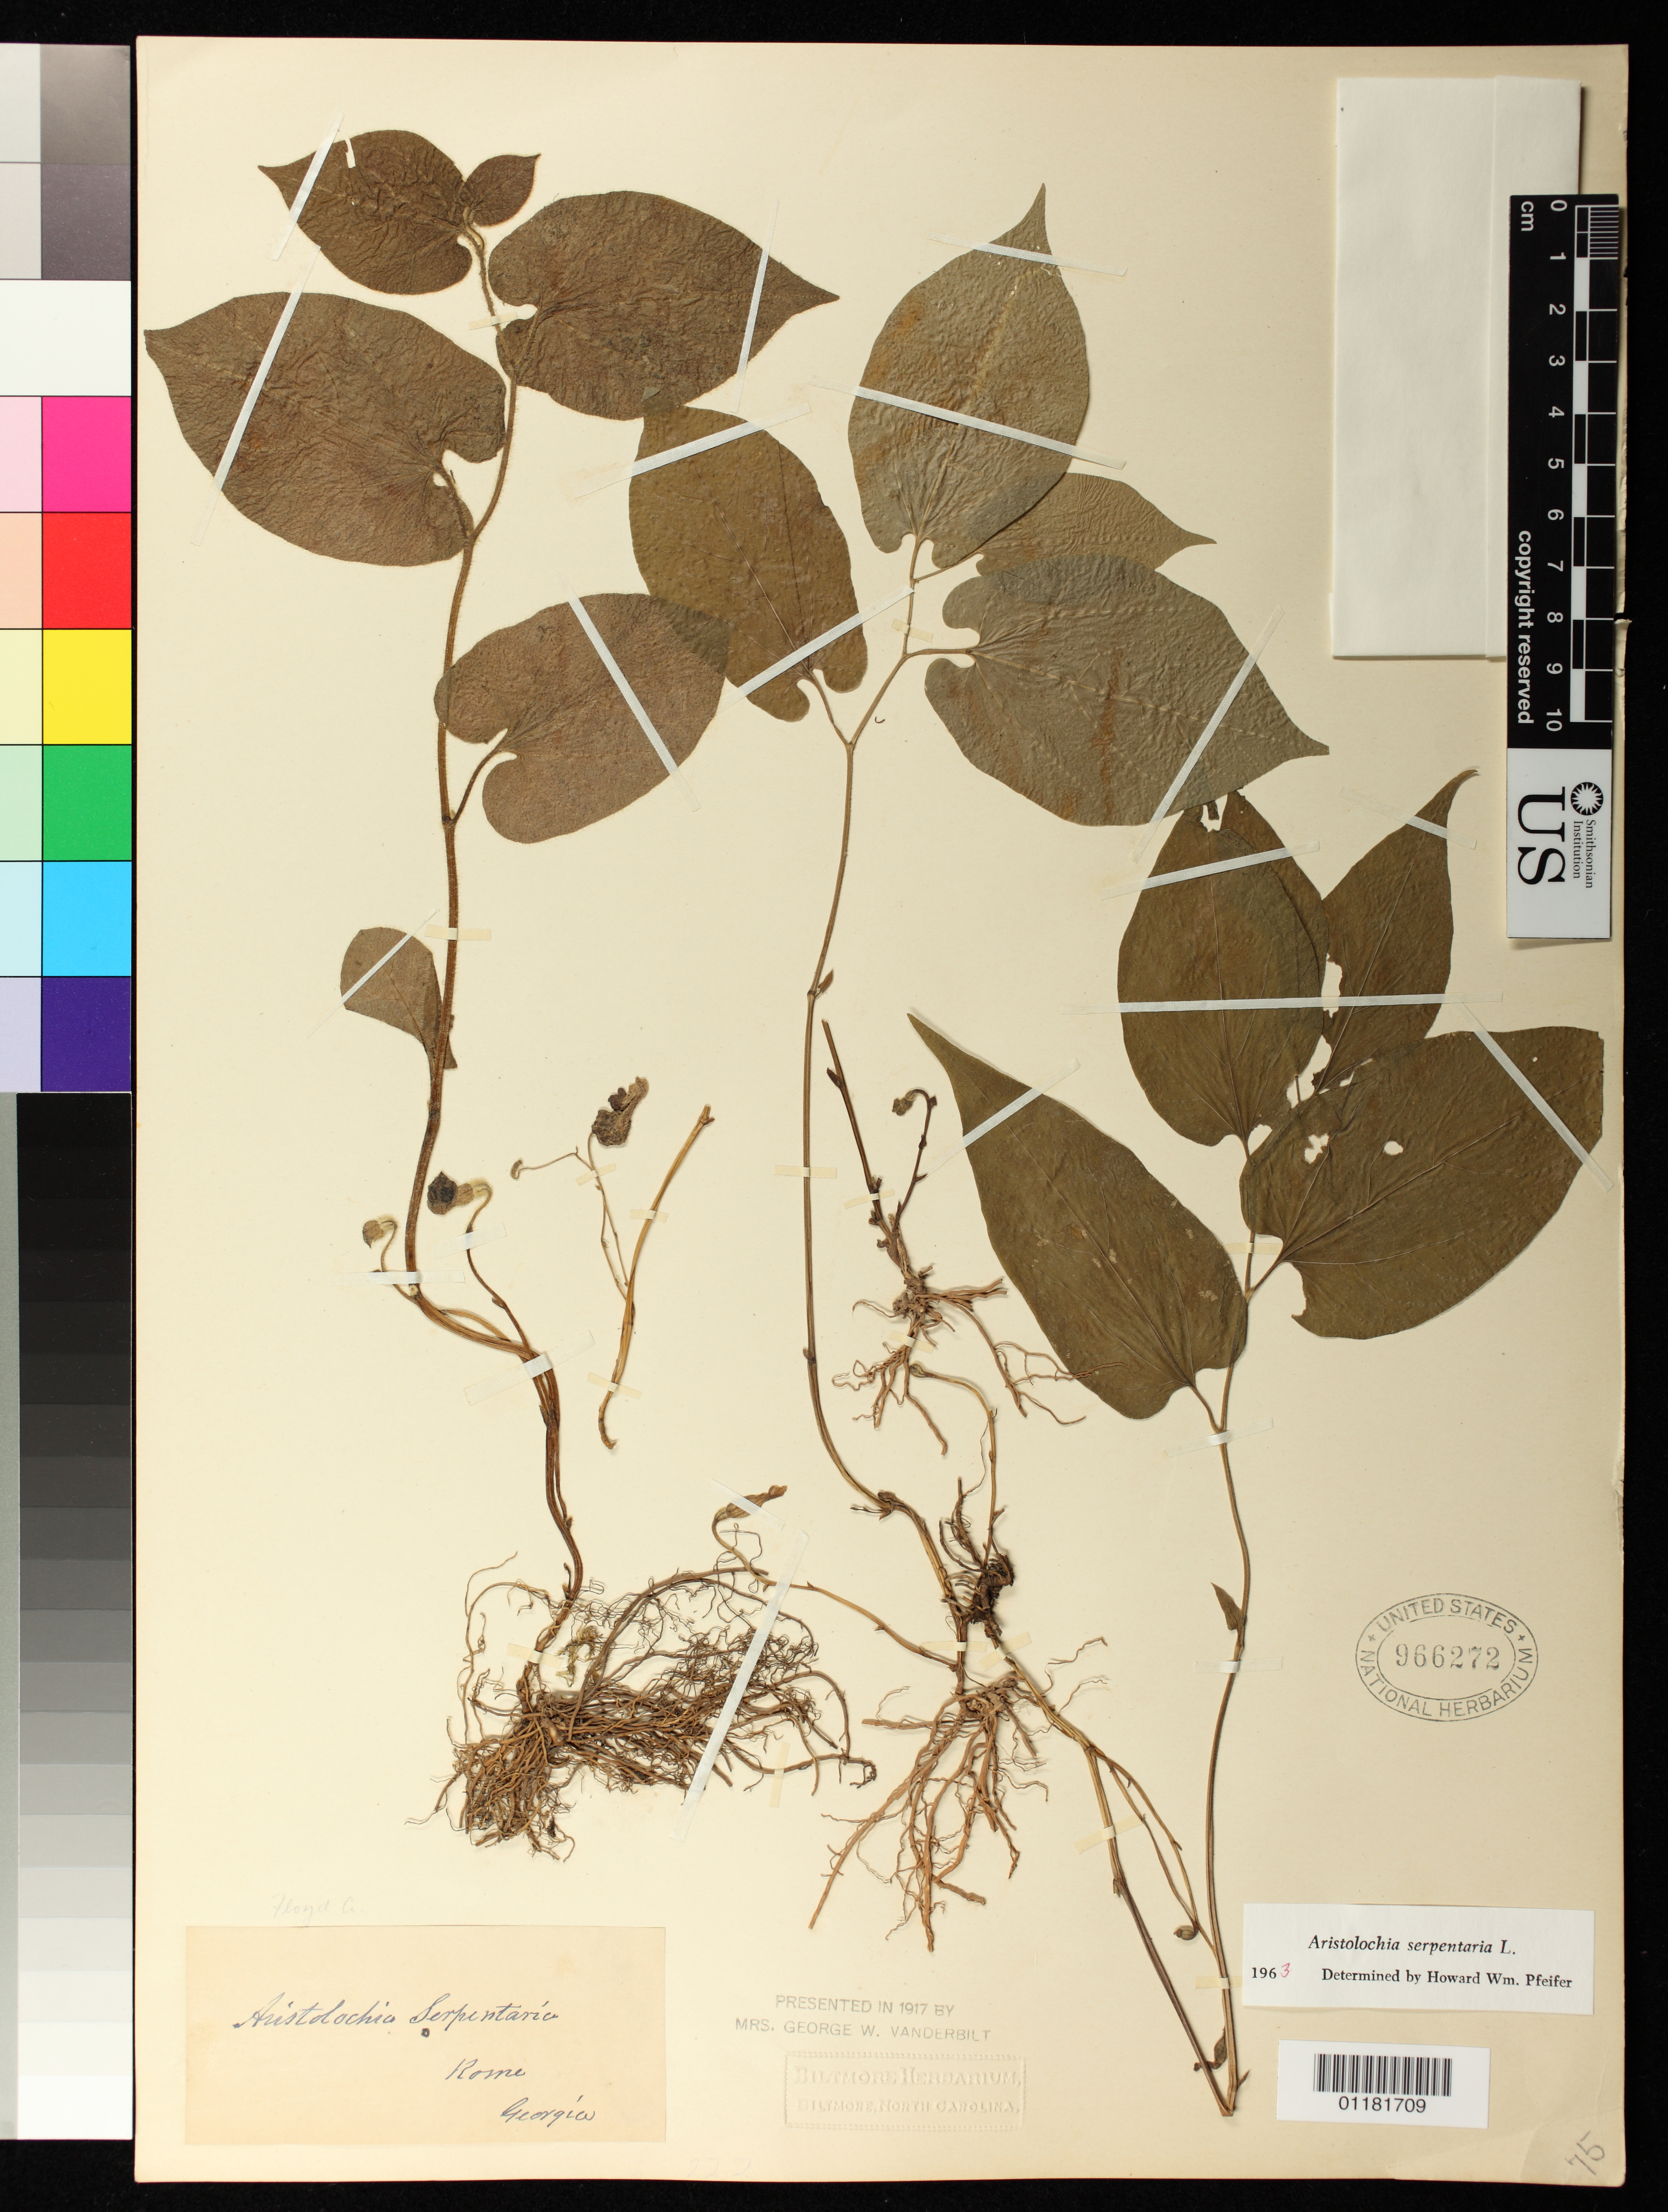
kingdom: Plantae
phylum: Tracheophyta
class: Magnoliopsida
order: Piperales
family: Aristolochiaceae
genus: Aristolochia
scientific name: Aristolochia serpentaria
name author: L.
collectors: ex herb. Biltmore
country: United States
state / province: Georgia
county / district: Floyd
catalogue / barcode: US 966272